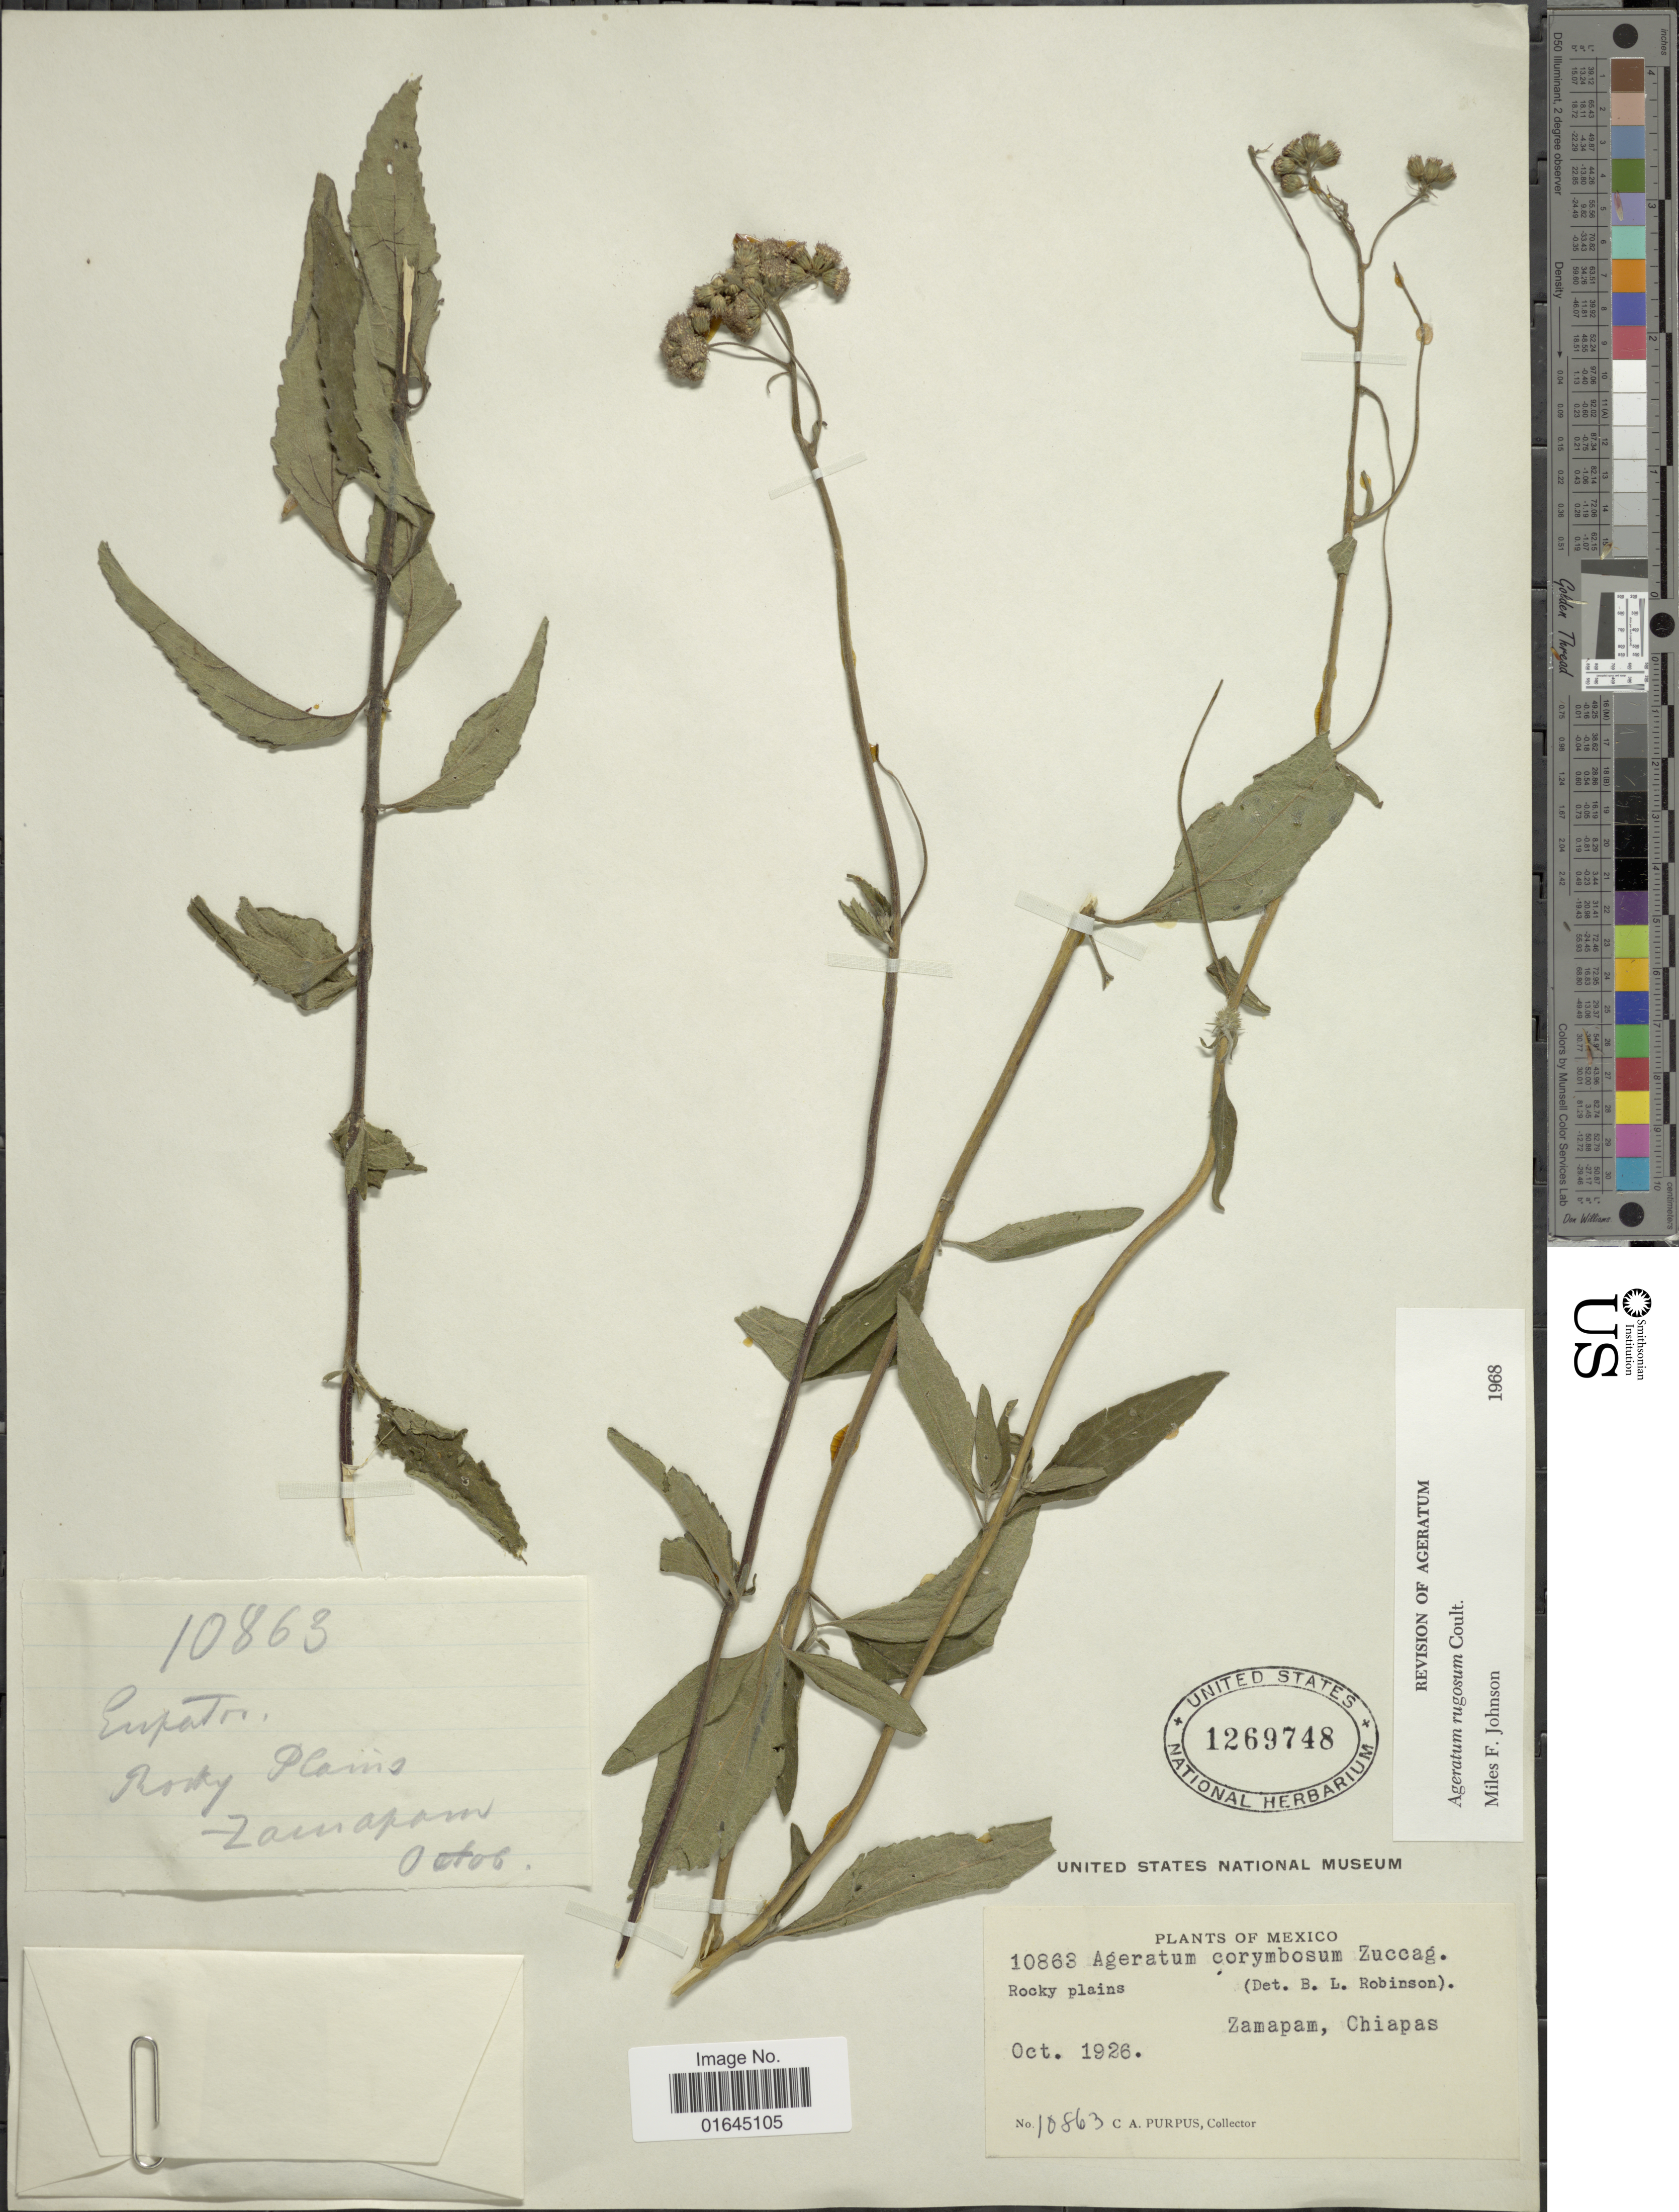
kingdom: Plantae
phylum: Tracheophyta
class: Magnoliopsida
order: Asterales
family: Asteraceae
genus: Ageratum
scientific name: Ageratum rugosum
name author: J.M. Coult.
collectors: C. A. Purpus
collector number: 10863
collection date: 1926-10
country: Mexico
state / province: Chiapas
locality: Zamapam, Chiapas.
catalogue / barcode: US 1269748